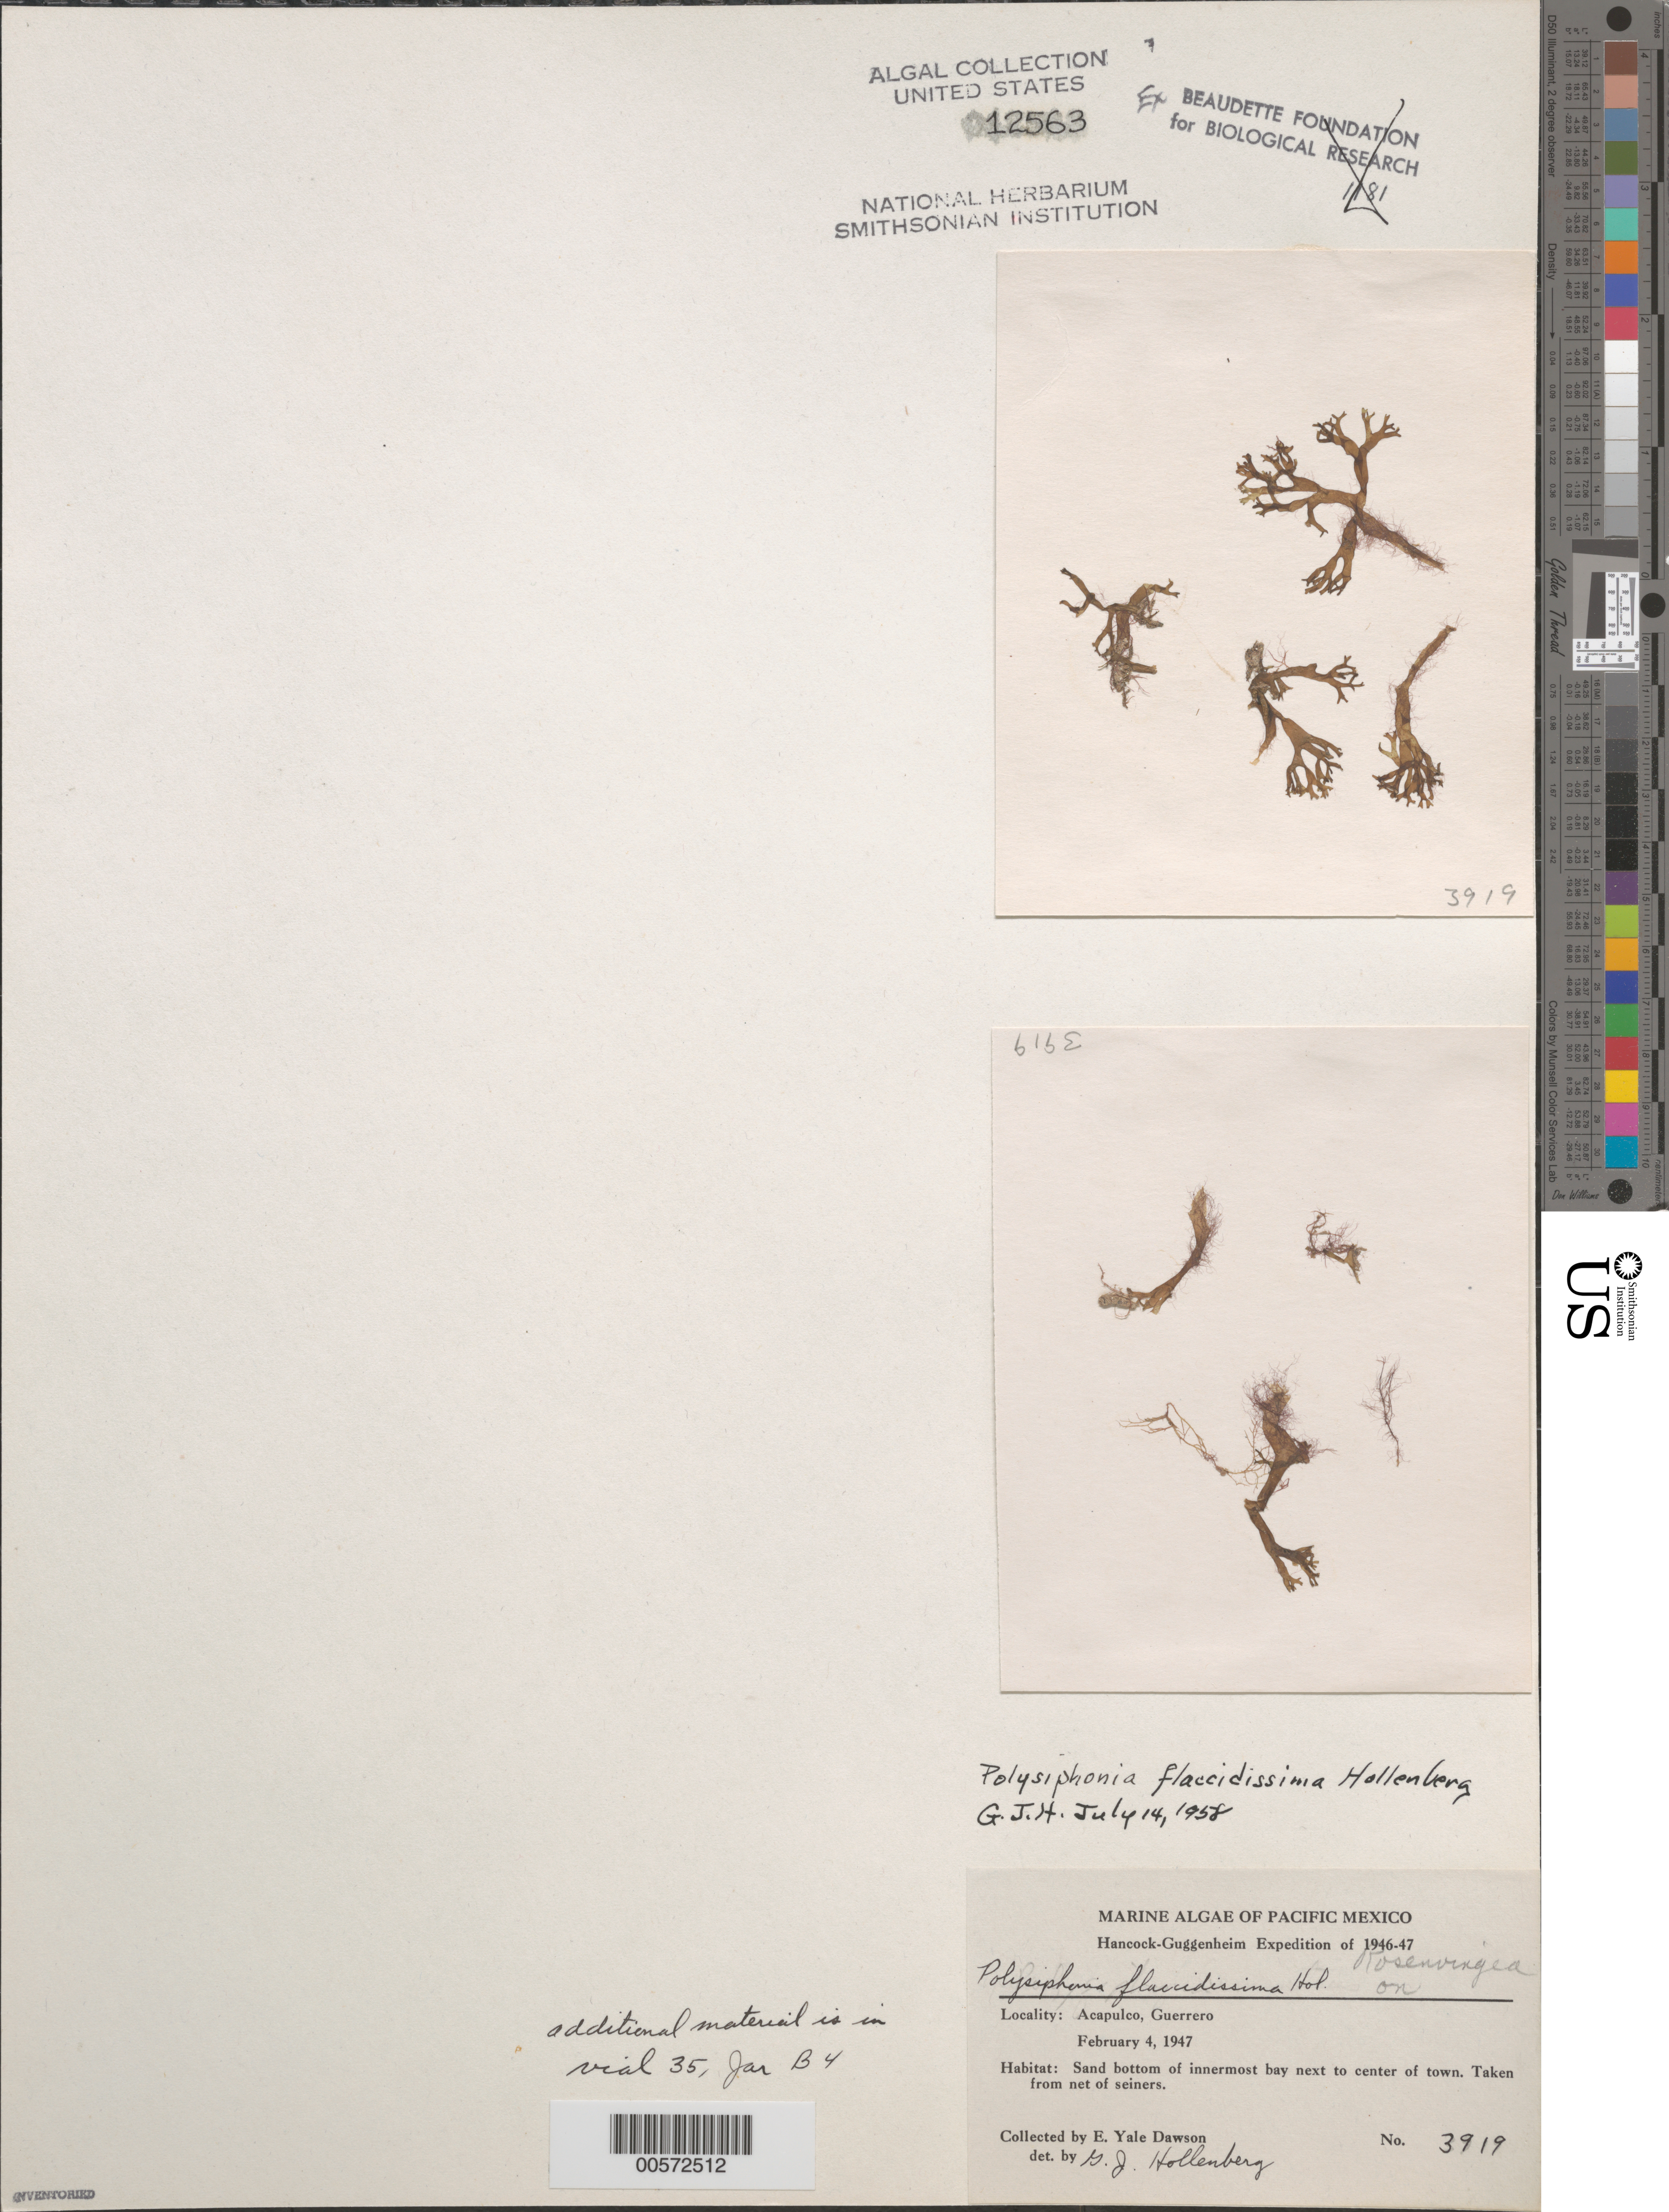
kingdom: Plantae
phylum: Rhodophyta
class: Florideophyceae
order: Ceramiales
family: Rhodomelaceae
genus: Neosiphonia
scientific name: Neosiphonia sertularioides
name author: (Gratel.) K.W. Nam & Kang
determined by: Algae name updating Project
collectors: E. Y. Dawson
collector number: EYD 3919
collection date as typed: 04 February 1947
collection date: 1947-02-04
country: Mexico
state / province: Guerrero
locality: Acapulco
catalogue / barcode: US 12563